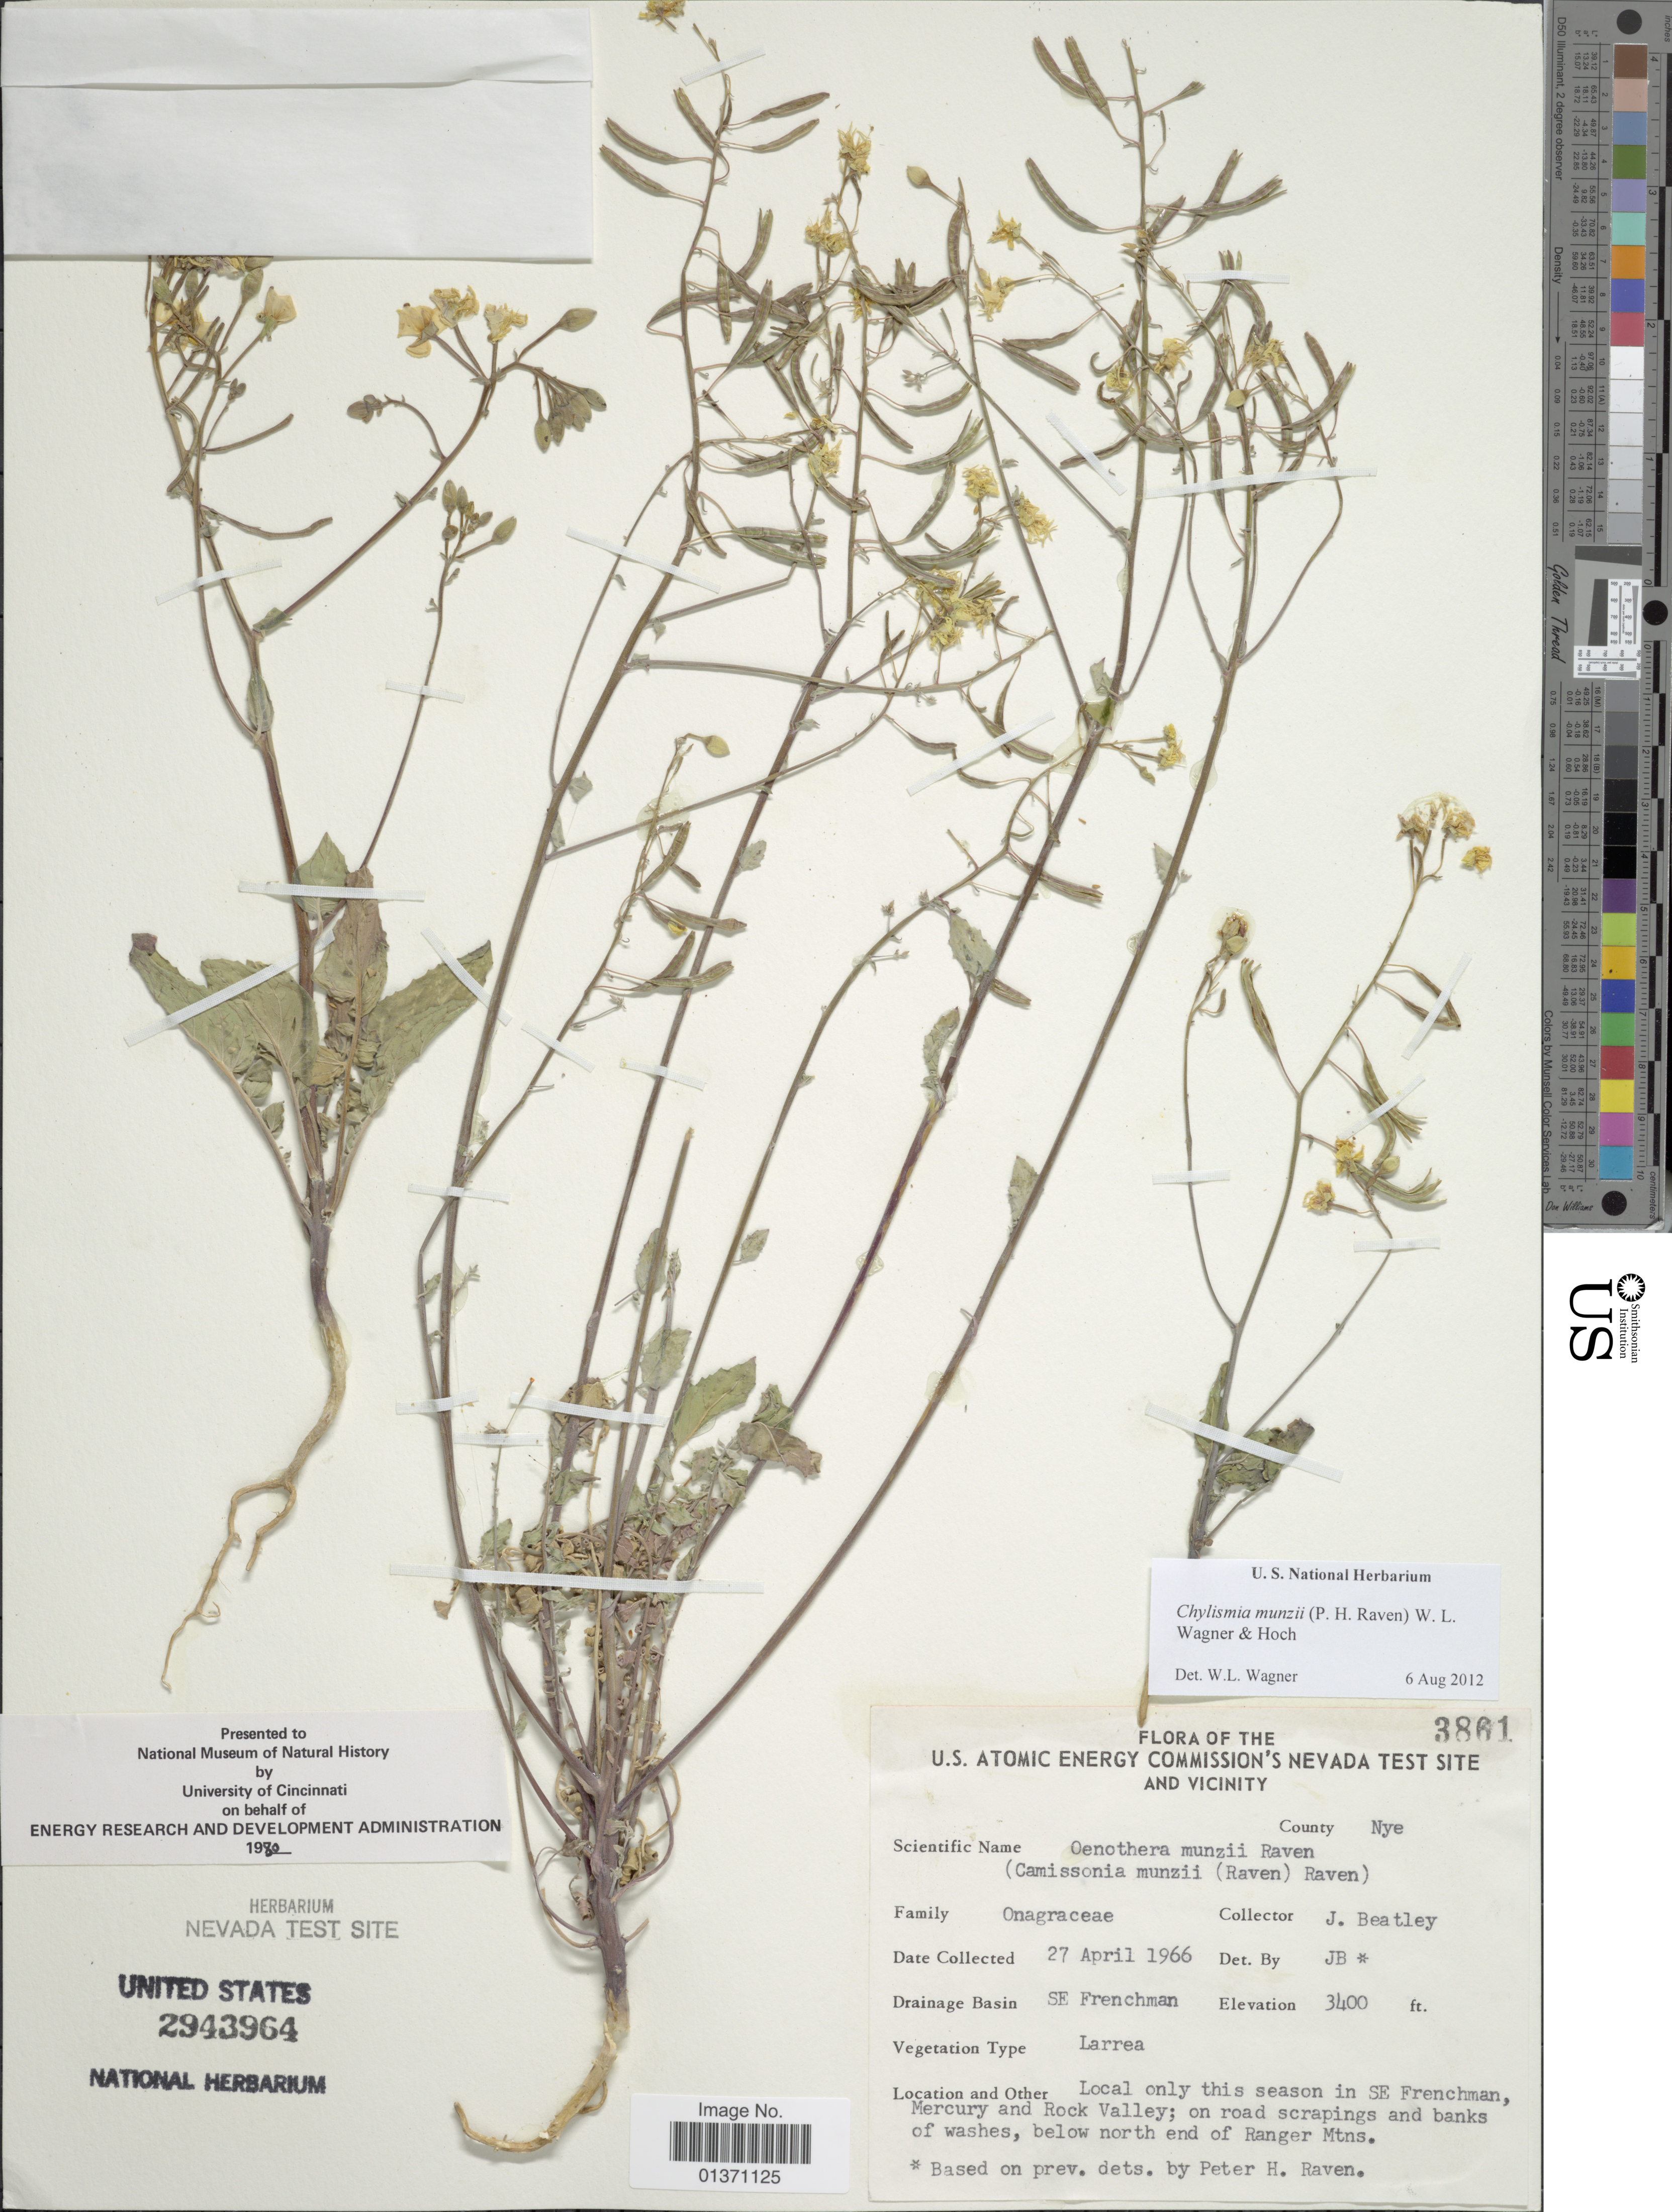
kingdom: Plantae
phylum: Tracheophyta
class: Magnoliopsida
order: Myrtales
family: Onagraceae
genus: Chylismia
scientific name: Chylismia munzii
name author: (P.H. Raven) W.L. Wagner & Hoch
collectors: J. C. Beatley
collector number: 3861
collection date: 1966-04-27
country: United States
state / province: Nevada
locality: U. S. Atomic Energy Commission's Nevada Test Site and Vicinity, SE Frenchman, local only this season in SE Frenchman, Mercury and Rock Valley; on road scrapings and banks of washes, below north end of Ranger Mtns, County Nye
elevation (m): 1036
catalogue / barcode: US 2943964